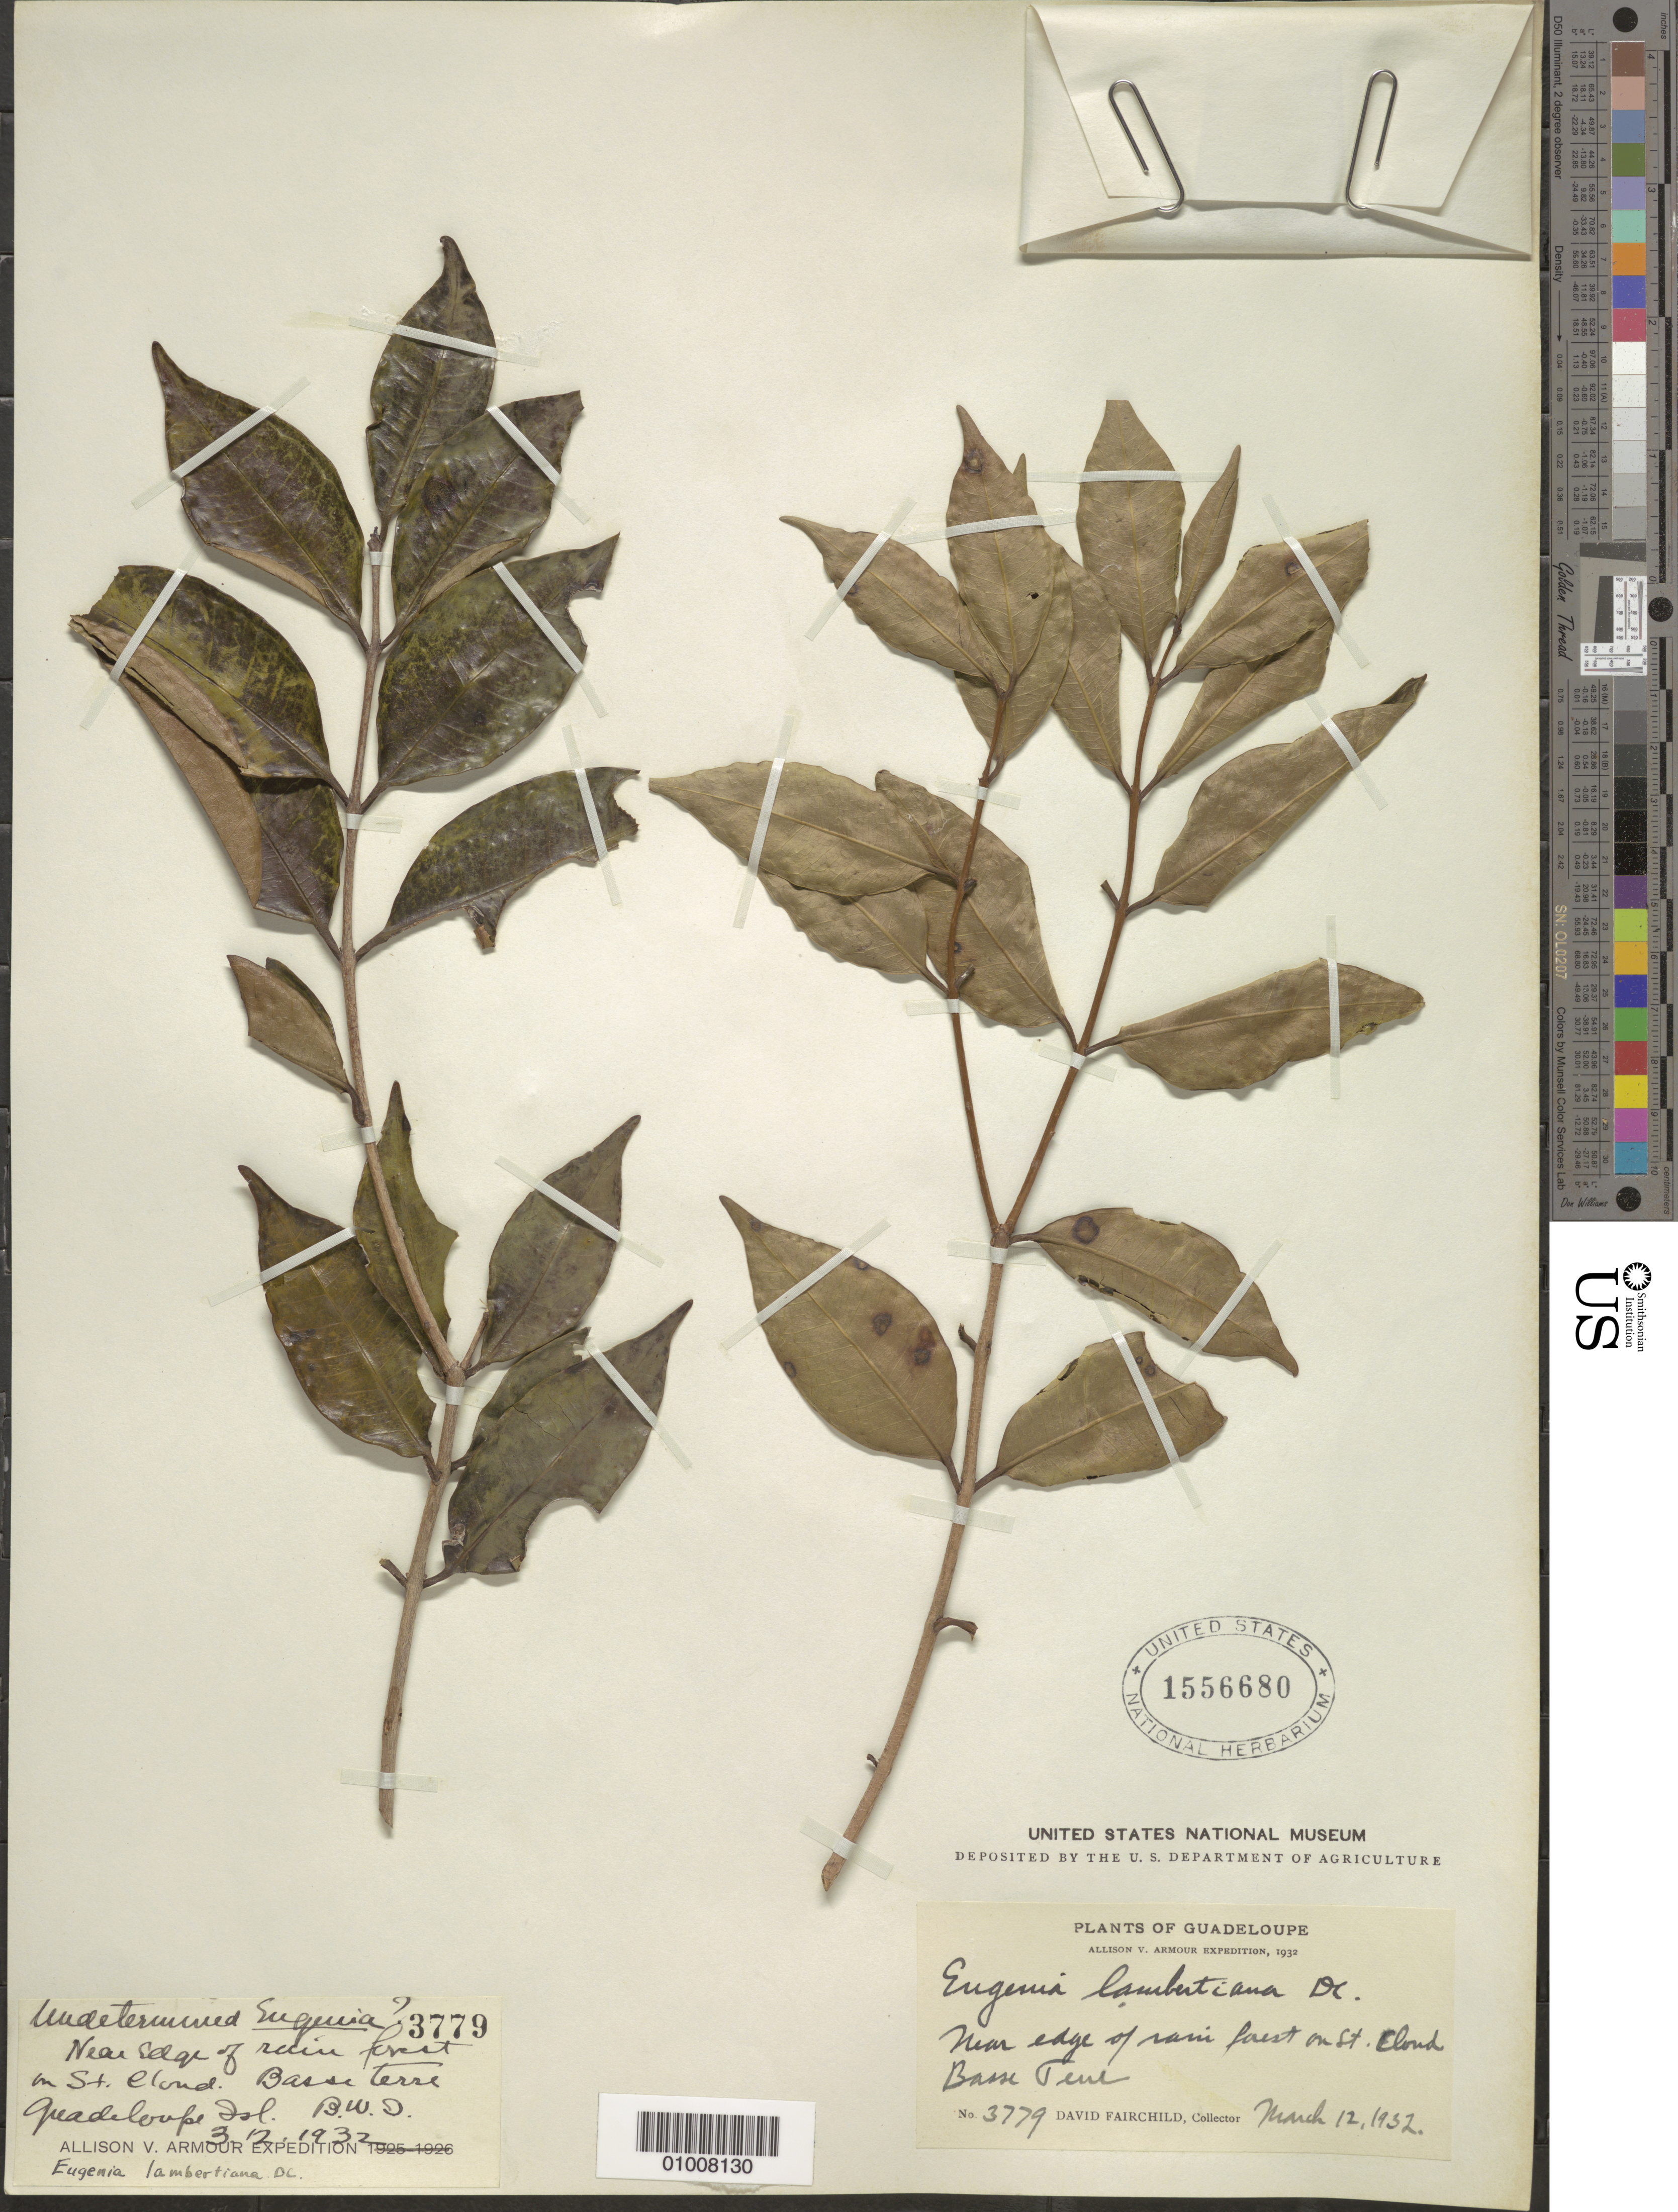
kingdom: Plantae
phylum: Tracheophyta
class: Magnoliopsida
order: Myrtales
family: Myrtaceae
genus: Eugenia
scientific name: Eugenia lambertiana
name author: DC.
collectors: D. Fairchild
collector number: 3779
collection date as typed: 12 Mar 1932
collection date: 1932-03-12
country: Guadeloupe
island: Basse Terre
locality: St. Cloud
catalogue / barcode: US 1556680